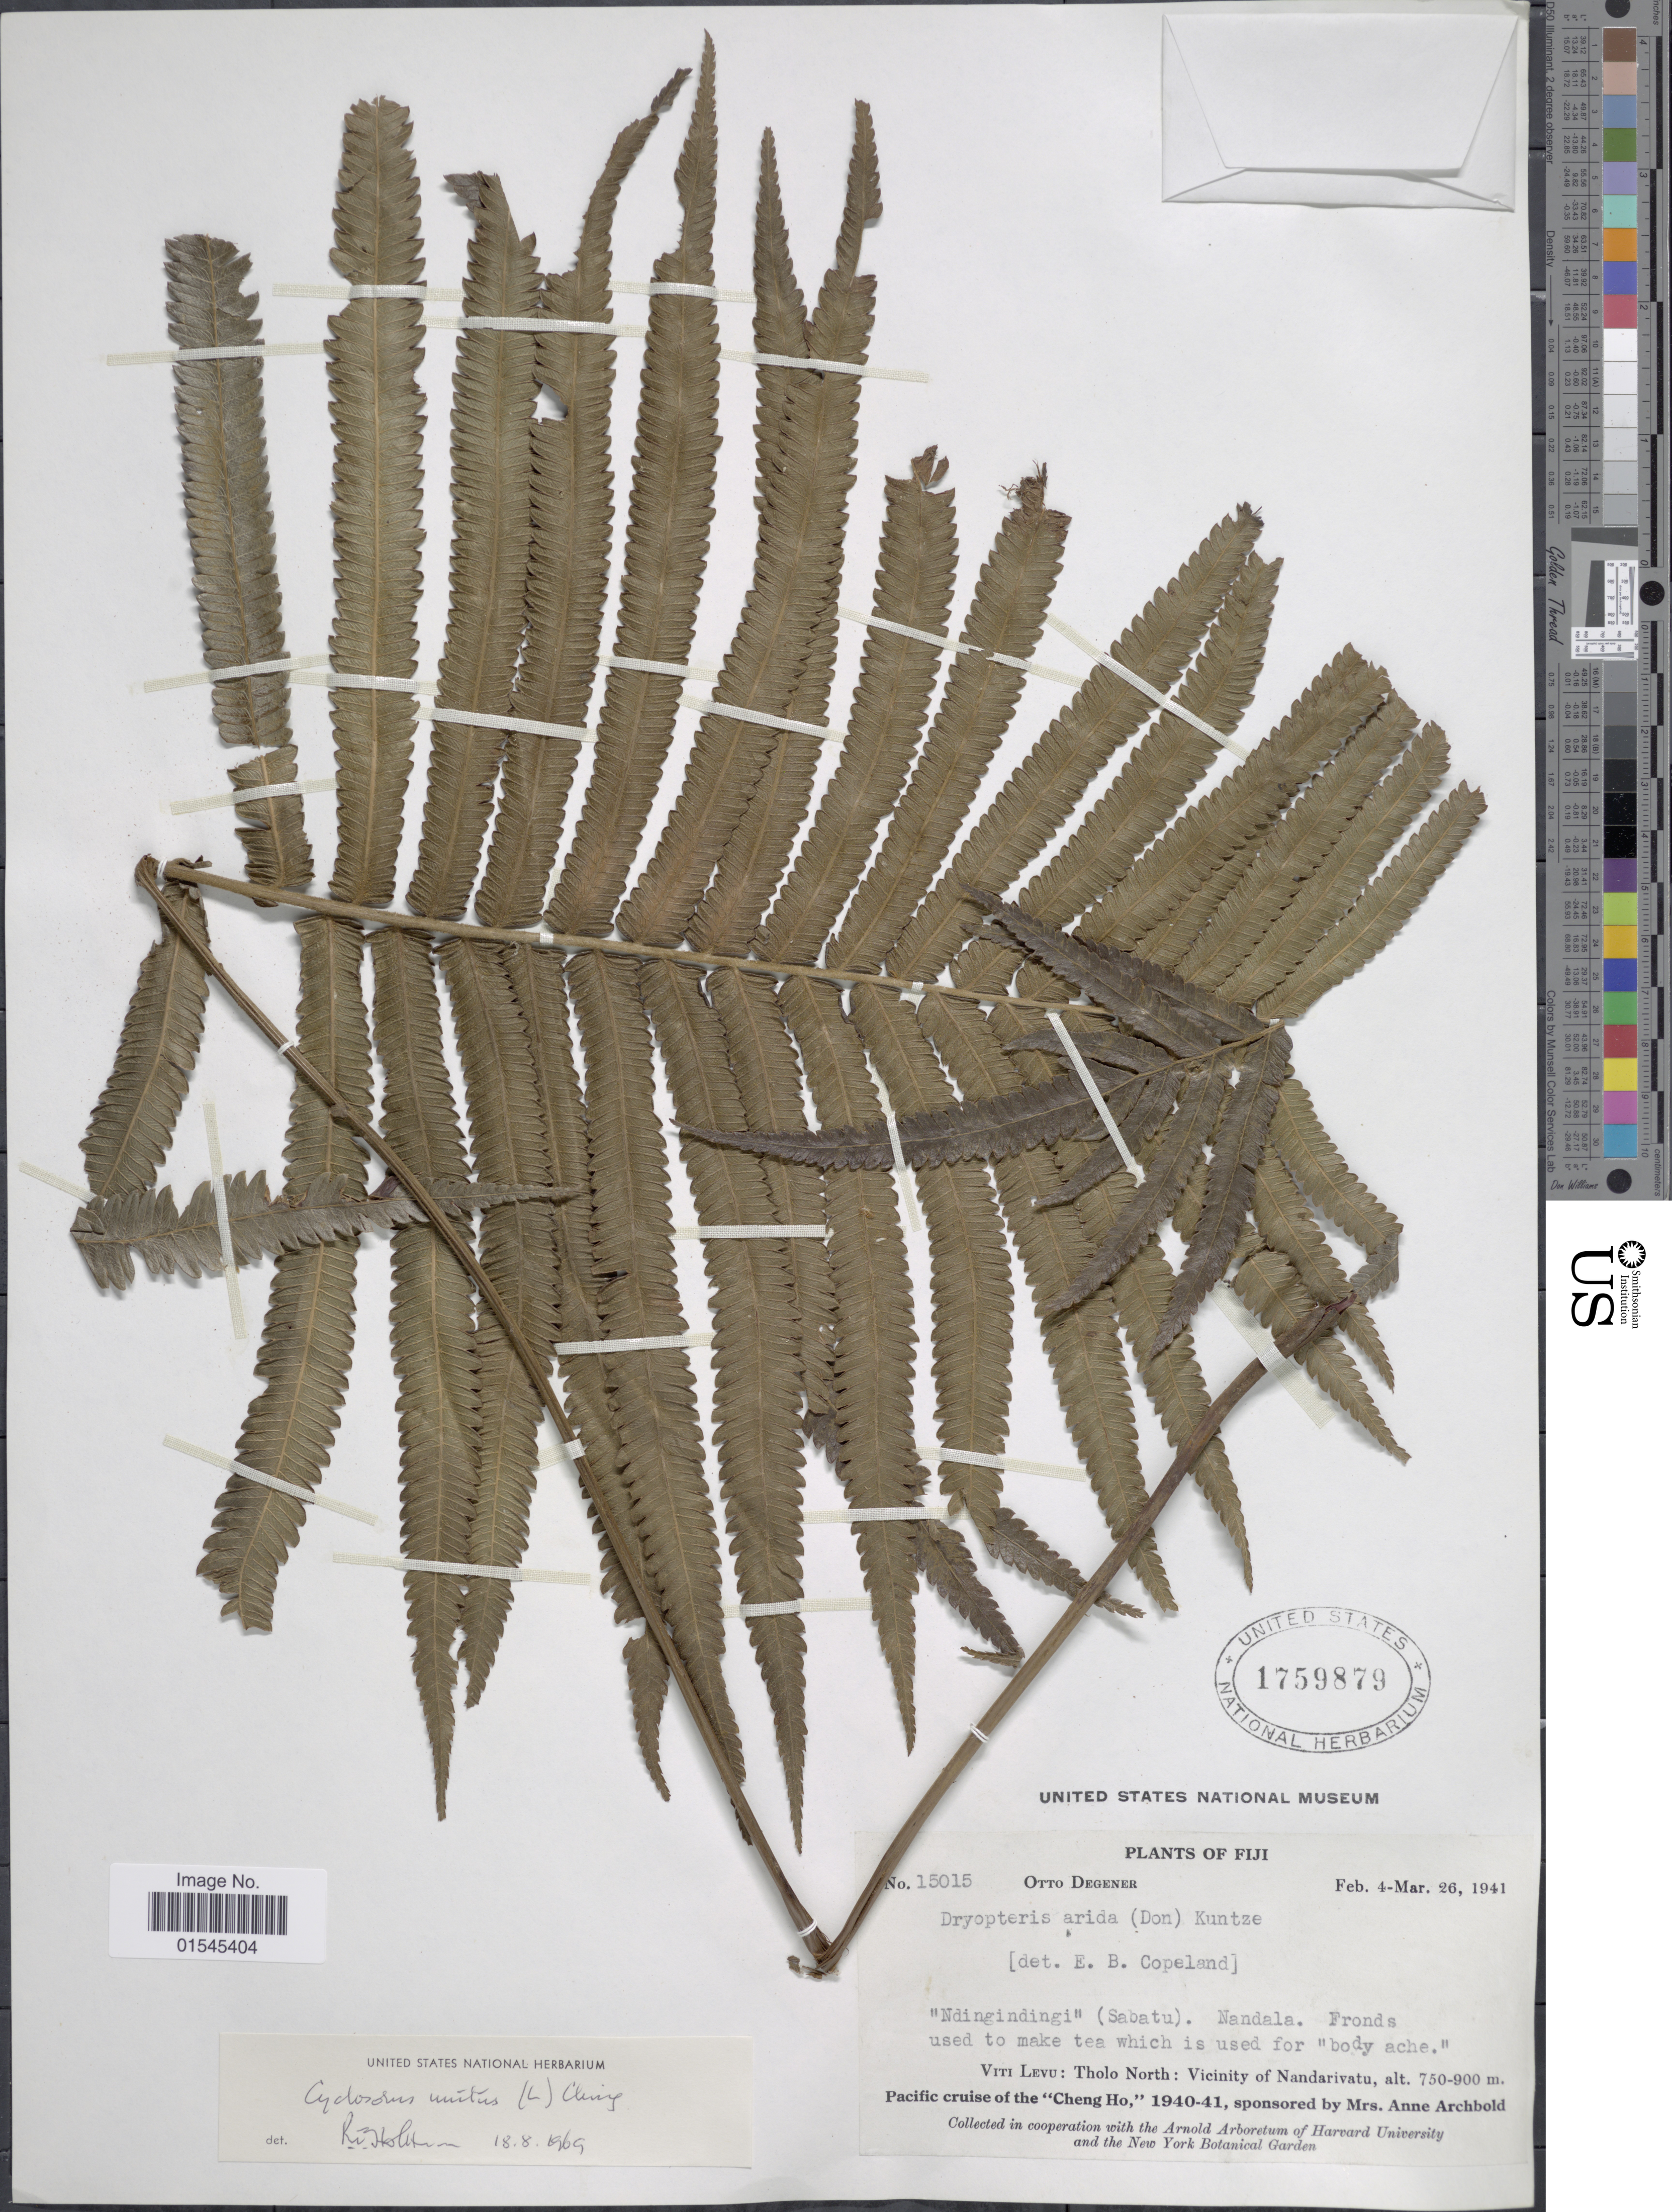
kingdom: Plantae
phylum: Tracheophyta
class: Polypodiopsida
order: Polypodiales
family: Thelypteridaceae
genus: Sphaerostephanos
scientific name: Sphaerostephanos unitus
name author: (L.) Holttum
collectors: O. Degener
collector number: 15015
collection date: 1941-02-04/1941-03-26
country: Fiji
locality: Viti Levu: Tholo North: Vicinity of Nandarivatu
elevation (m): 750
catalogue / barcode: US 1759879